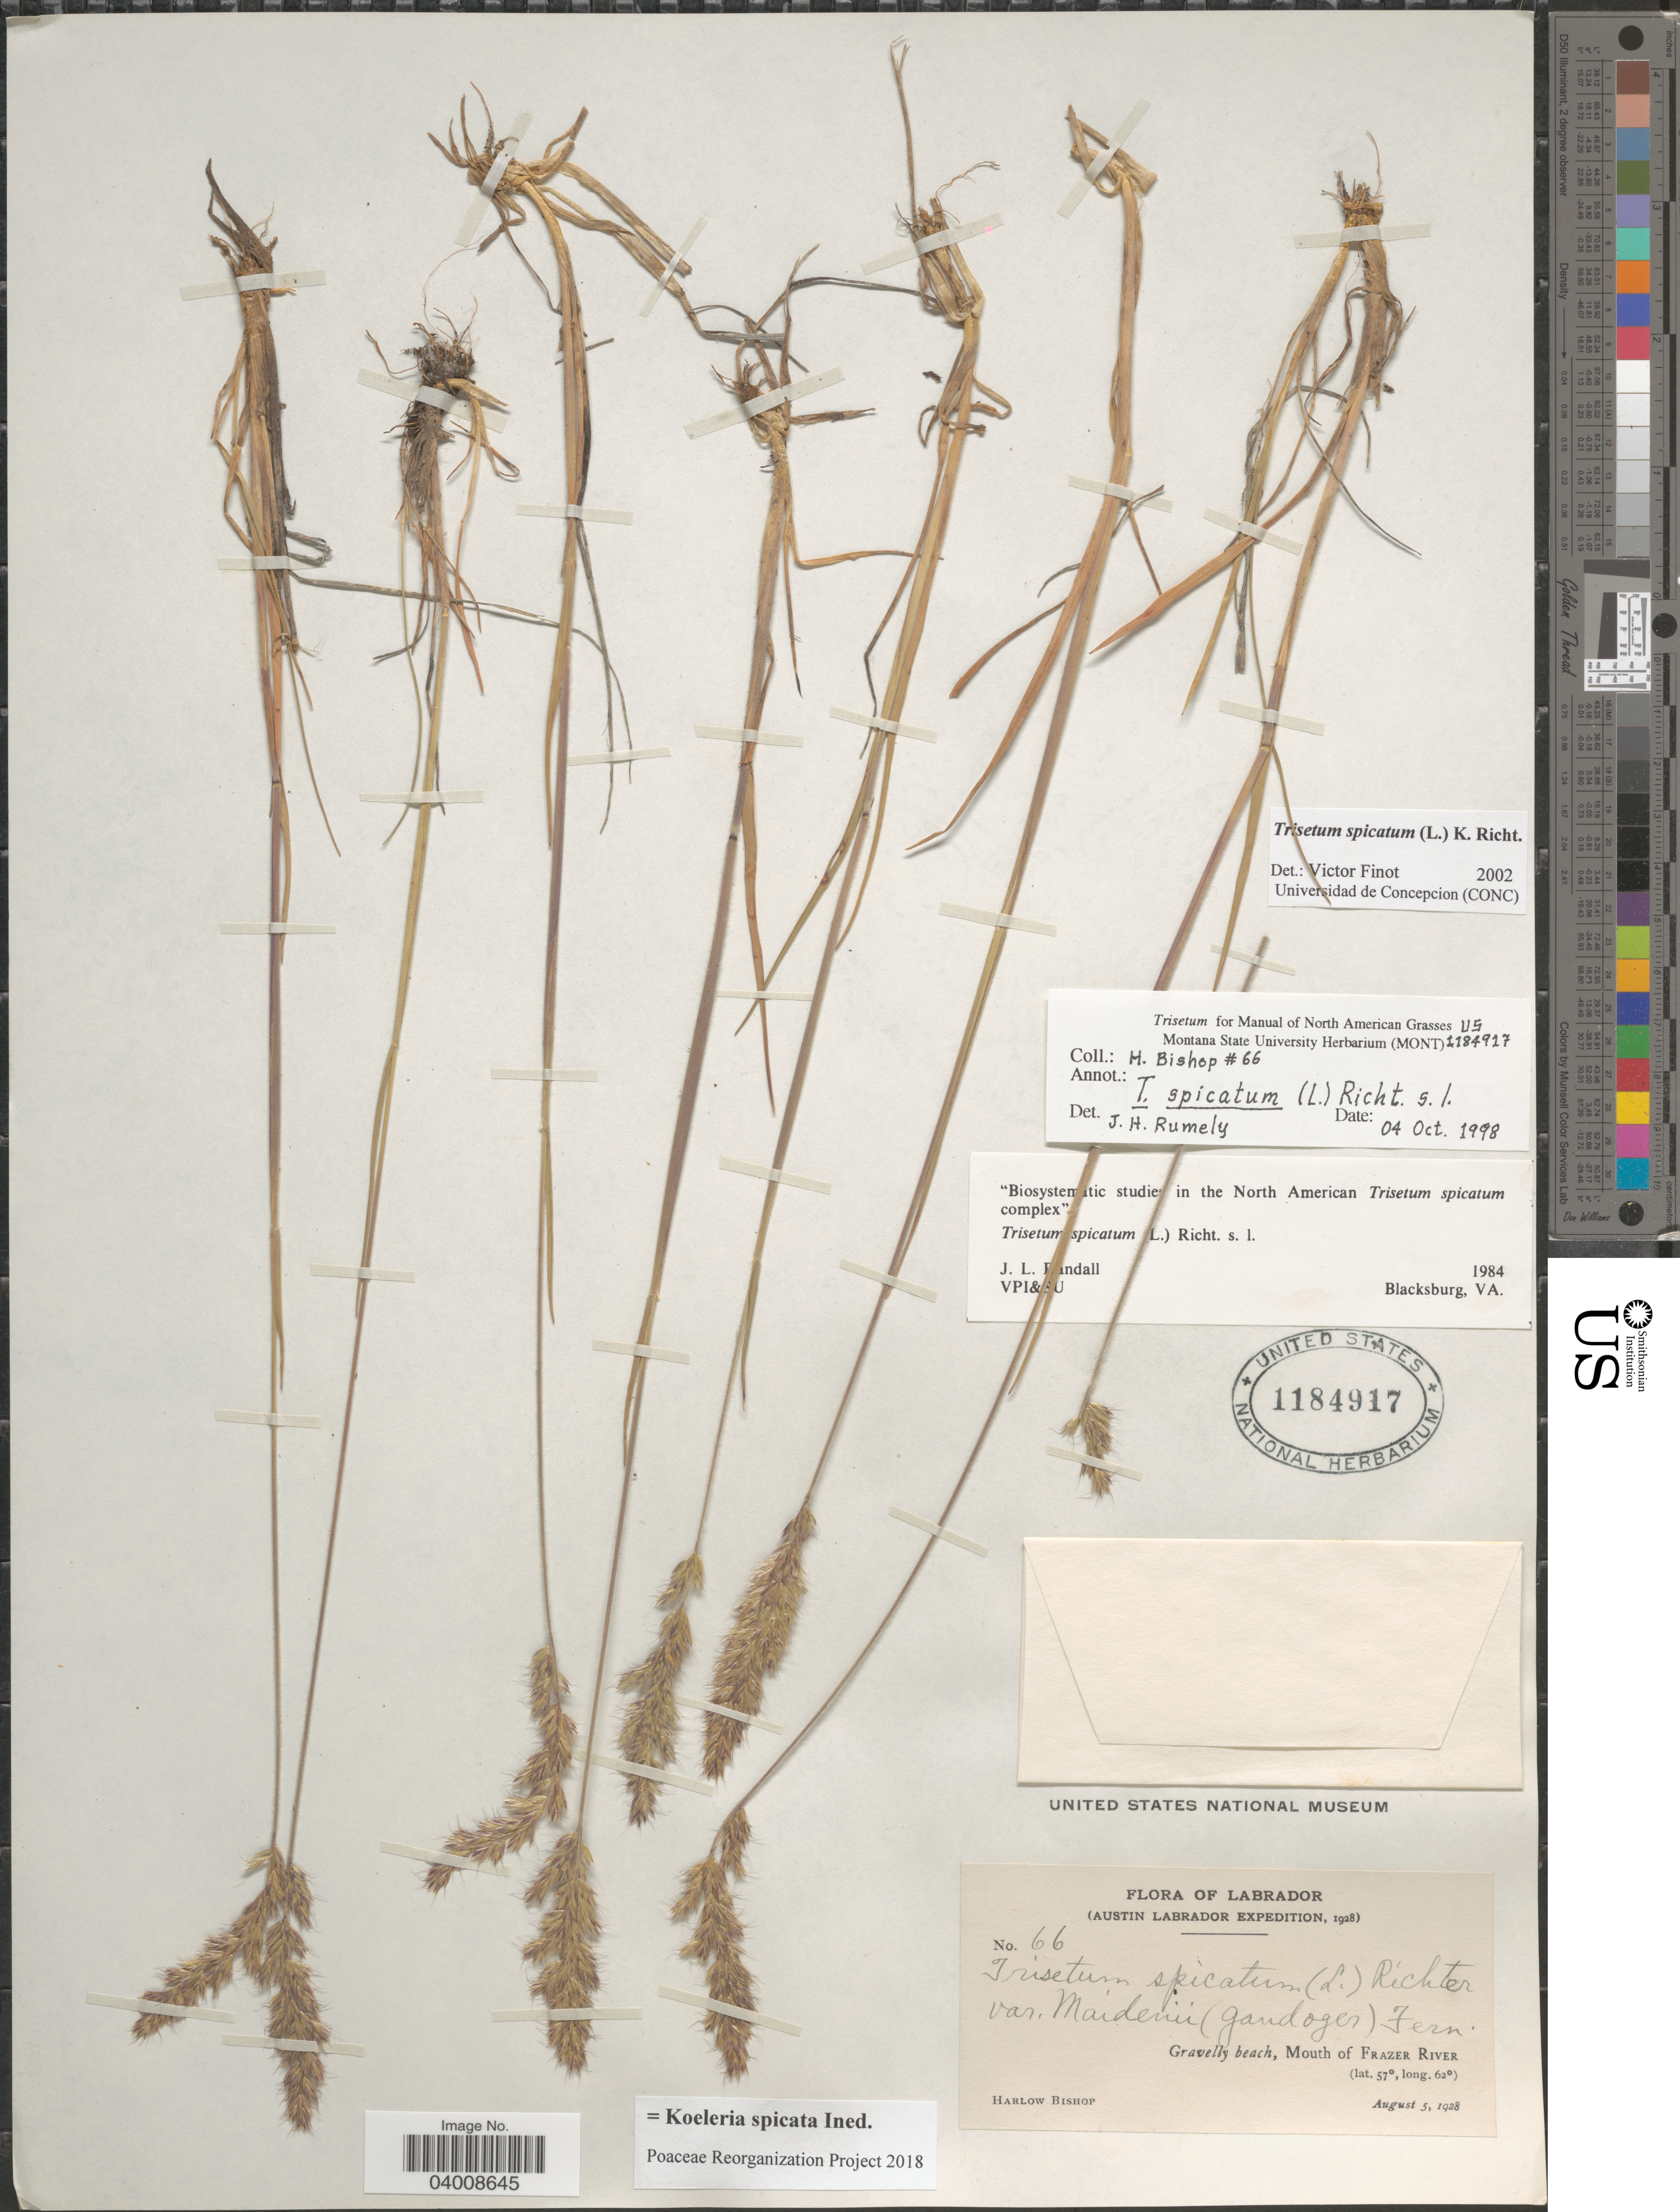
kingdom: Plantae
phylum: Tracheophyta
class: Liliopsida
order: Poales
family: Poaceae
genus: Koeleria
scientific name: Koeleria spicata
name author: (L.) Barberá et al.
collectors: H. Bishop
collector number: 66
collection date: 1928-08-05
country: Canada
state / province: Newfoundland and Labrador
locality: Labrador. Mouth of Frazer River.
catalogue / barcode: US 1184917